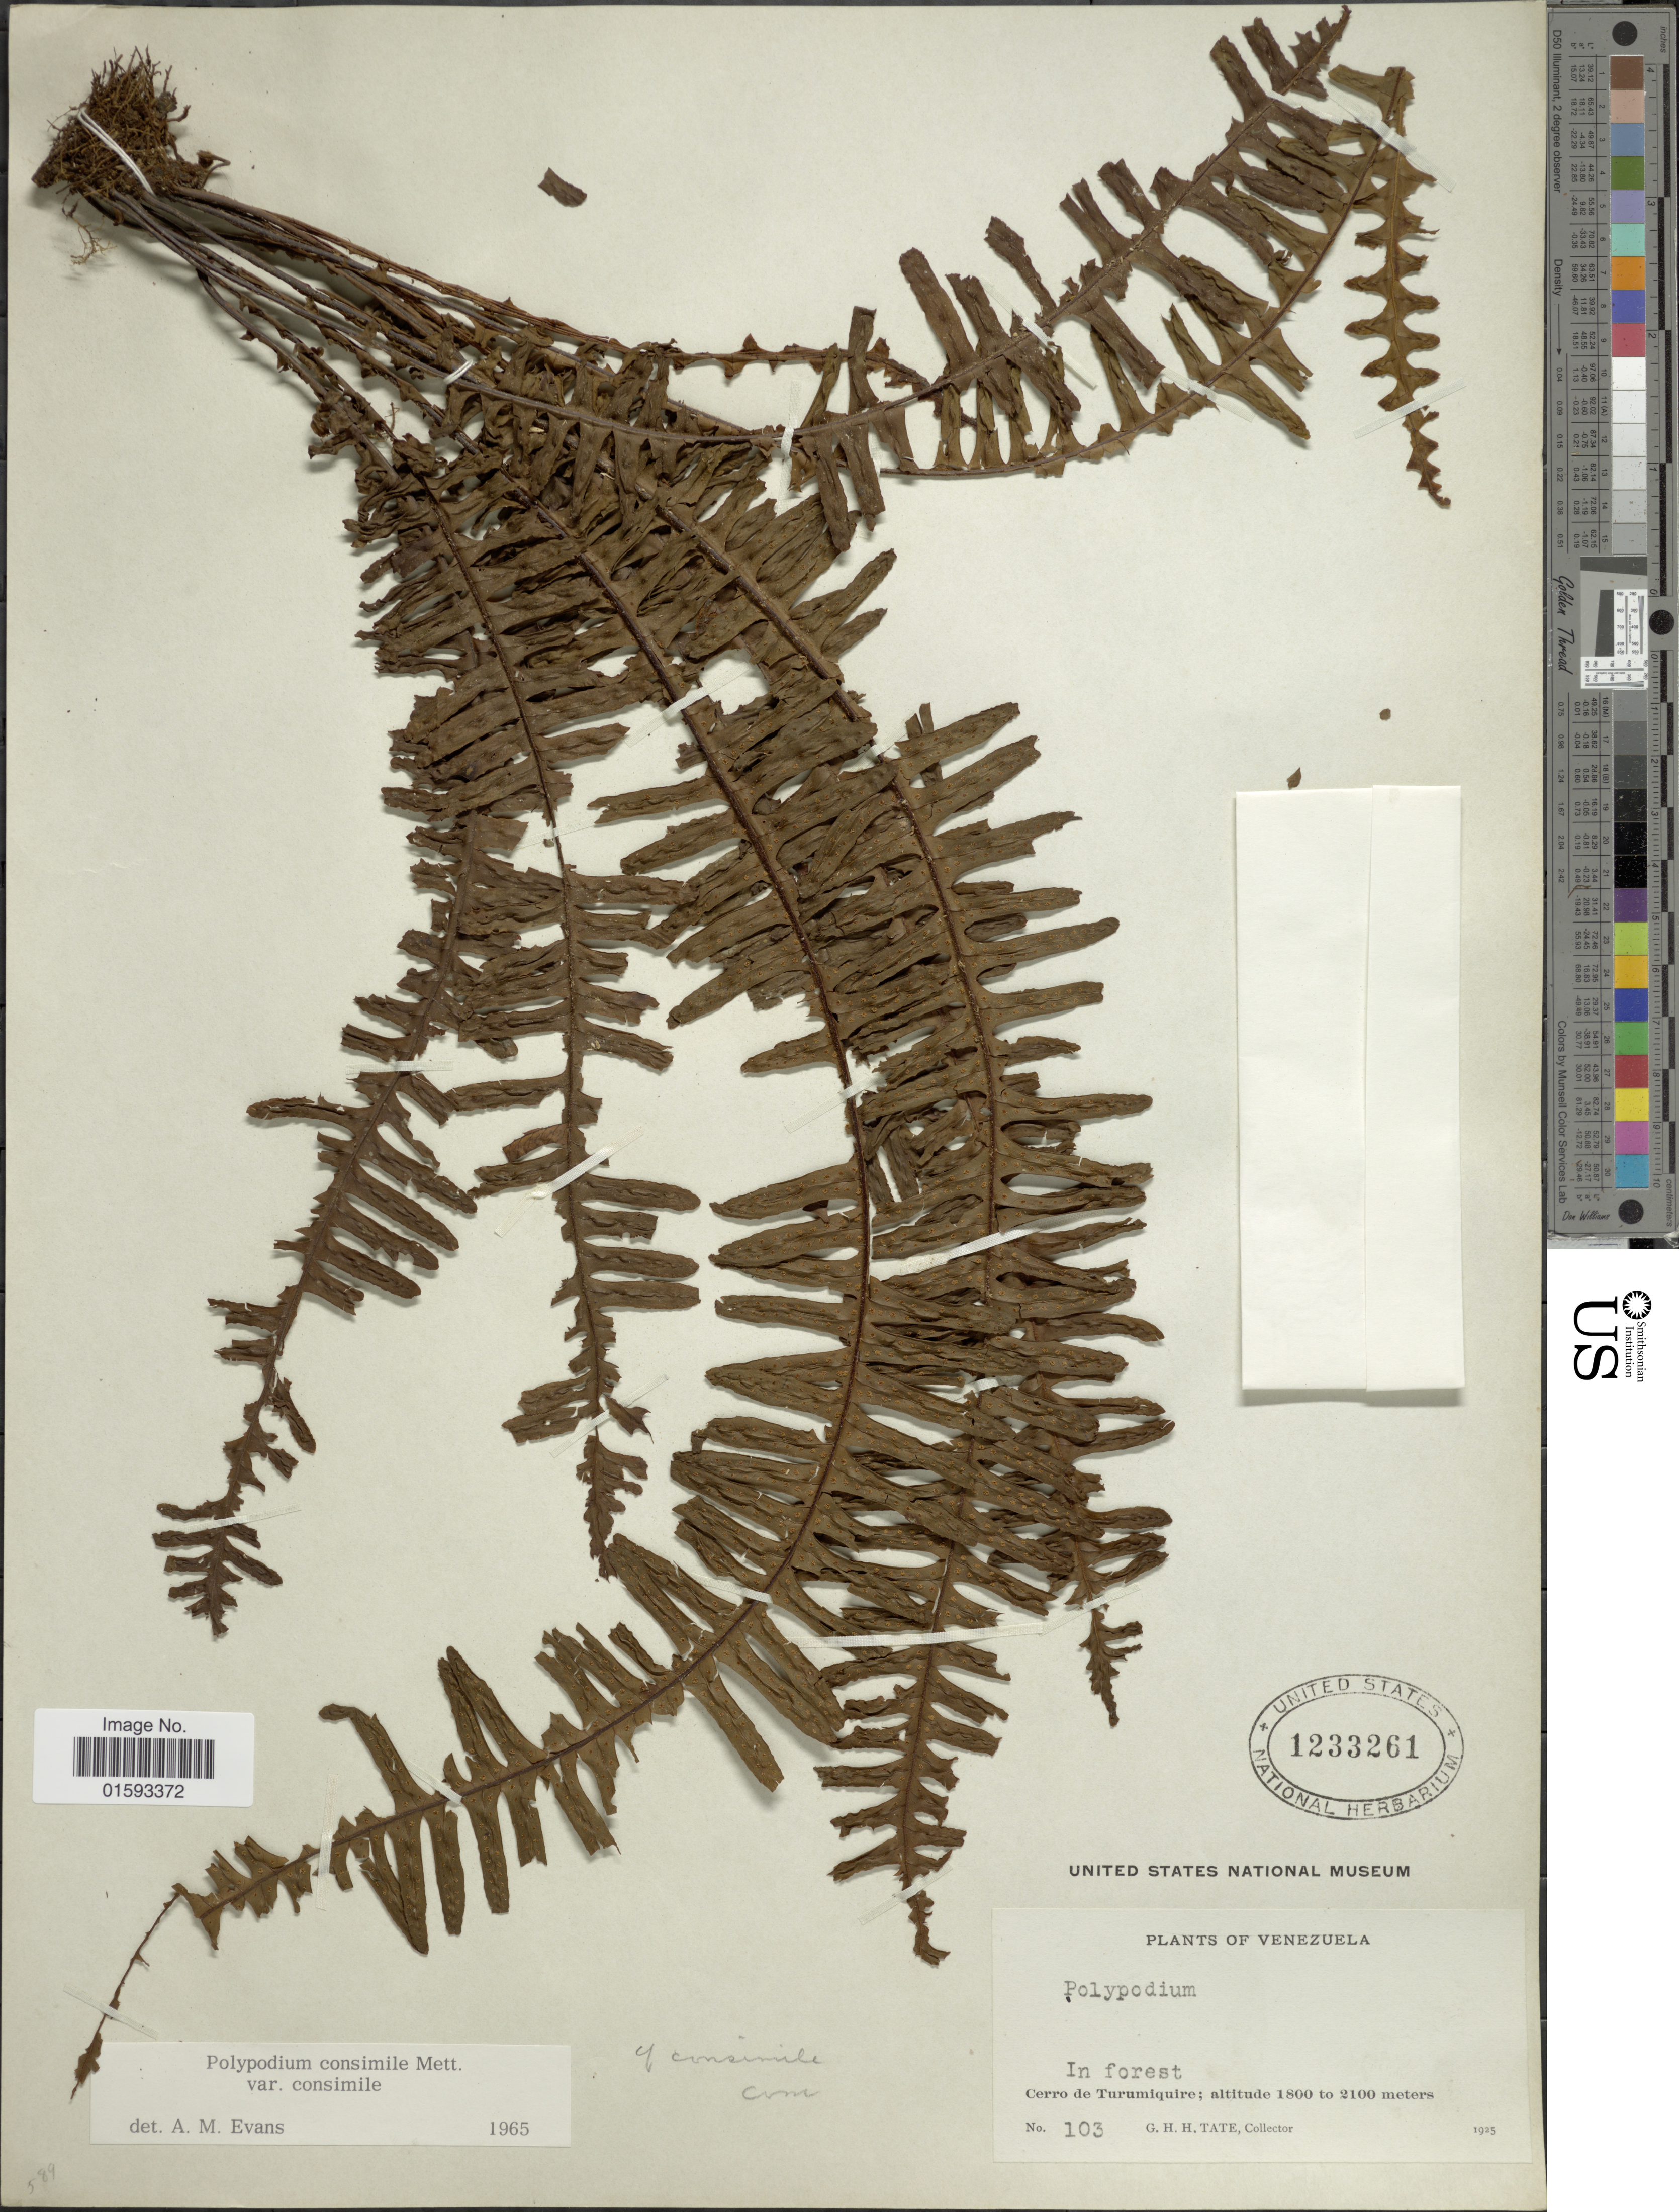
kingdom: Plantae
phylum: Tracheophyta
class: Polypodiopsida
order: Polypodiales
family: Polypodiaceae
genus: Pecluma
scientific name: Pecluma consimilis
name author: (Mett.) M.G. Price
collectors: G. H. H.Tate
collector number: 103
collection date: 1925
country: Venezuela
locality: In forest, Cerro de Turumiquire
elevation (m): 1800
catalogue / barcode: US 1233261